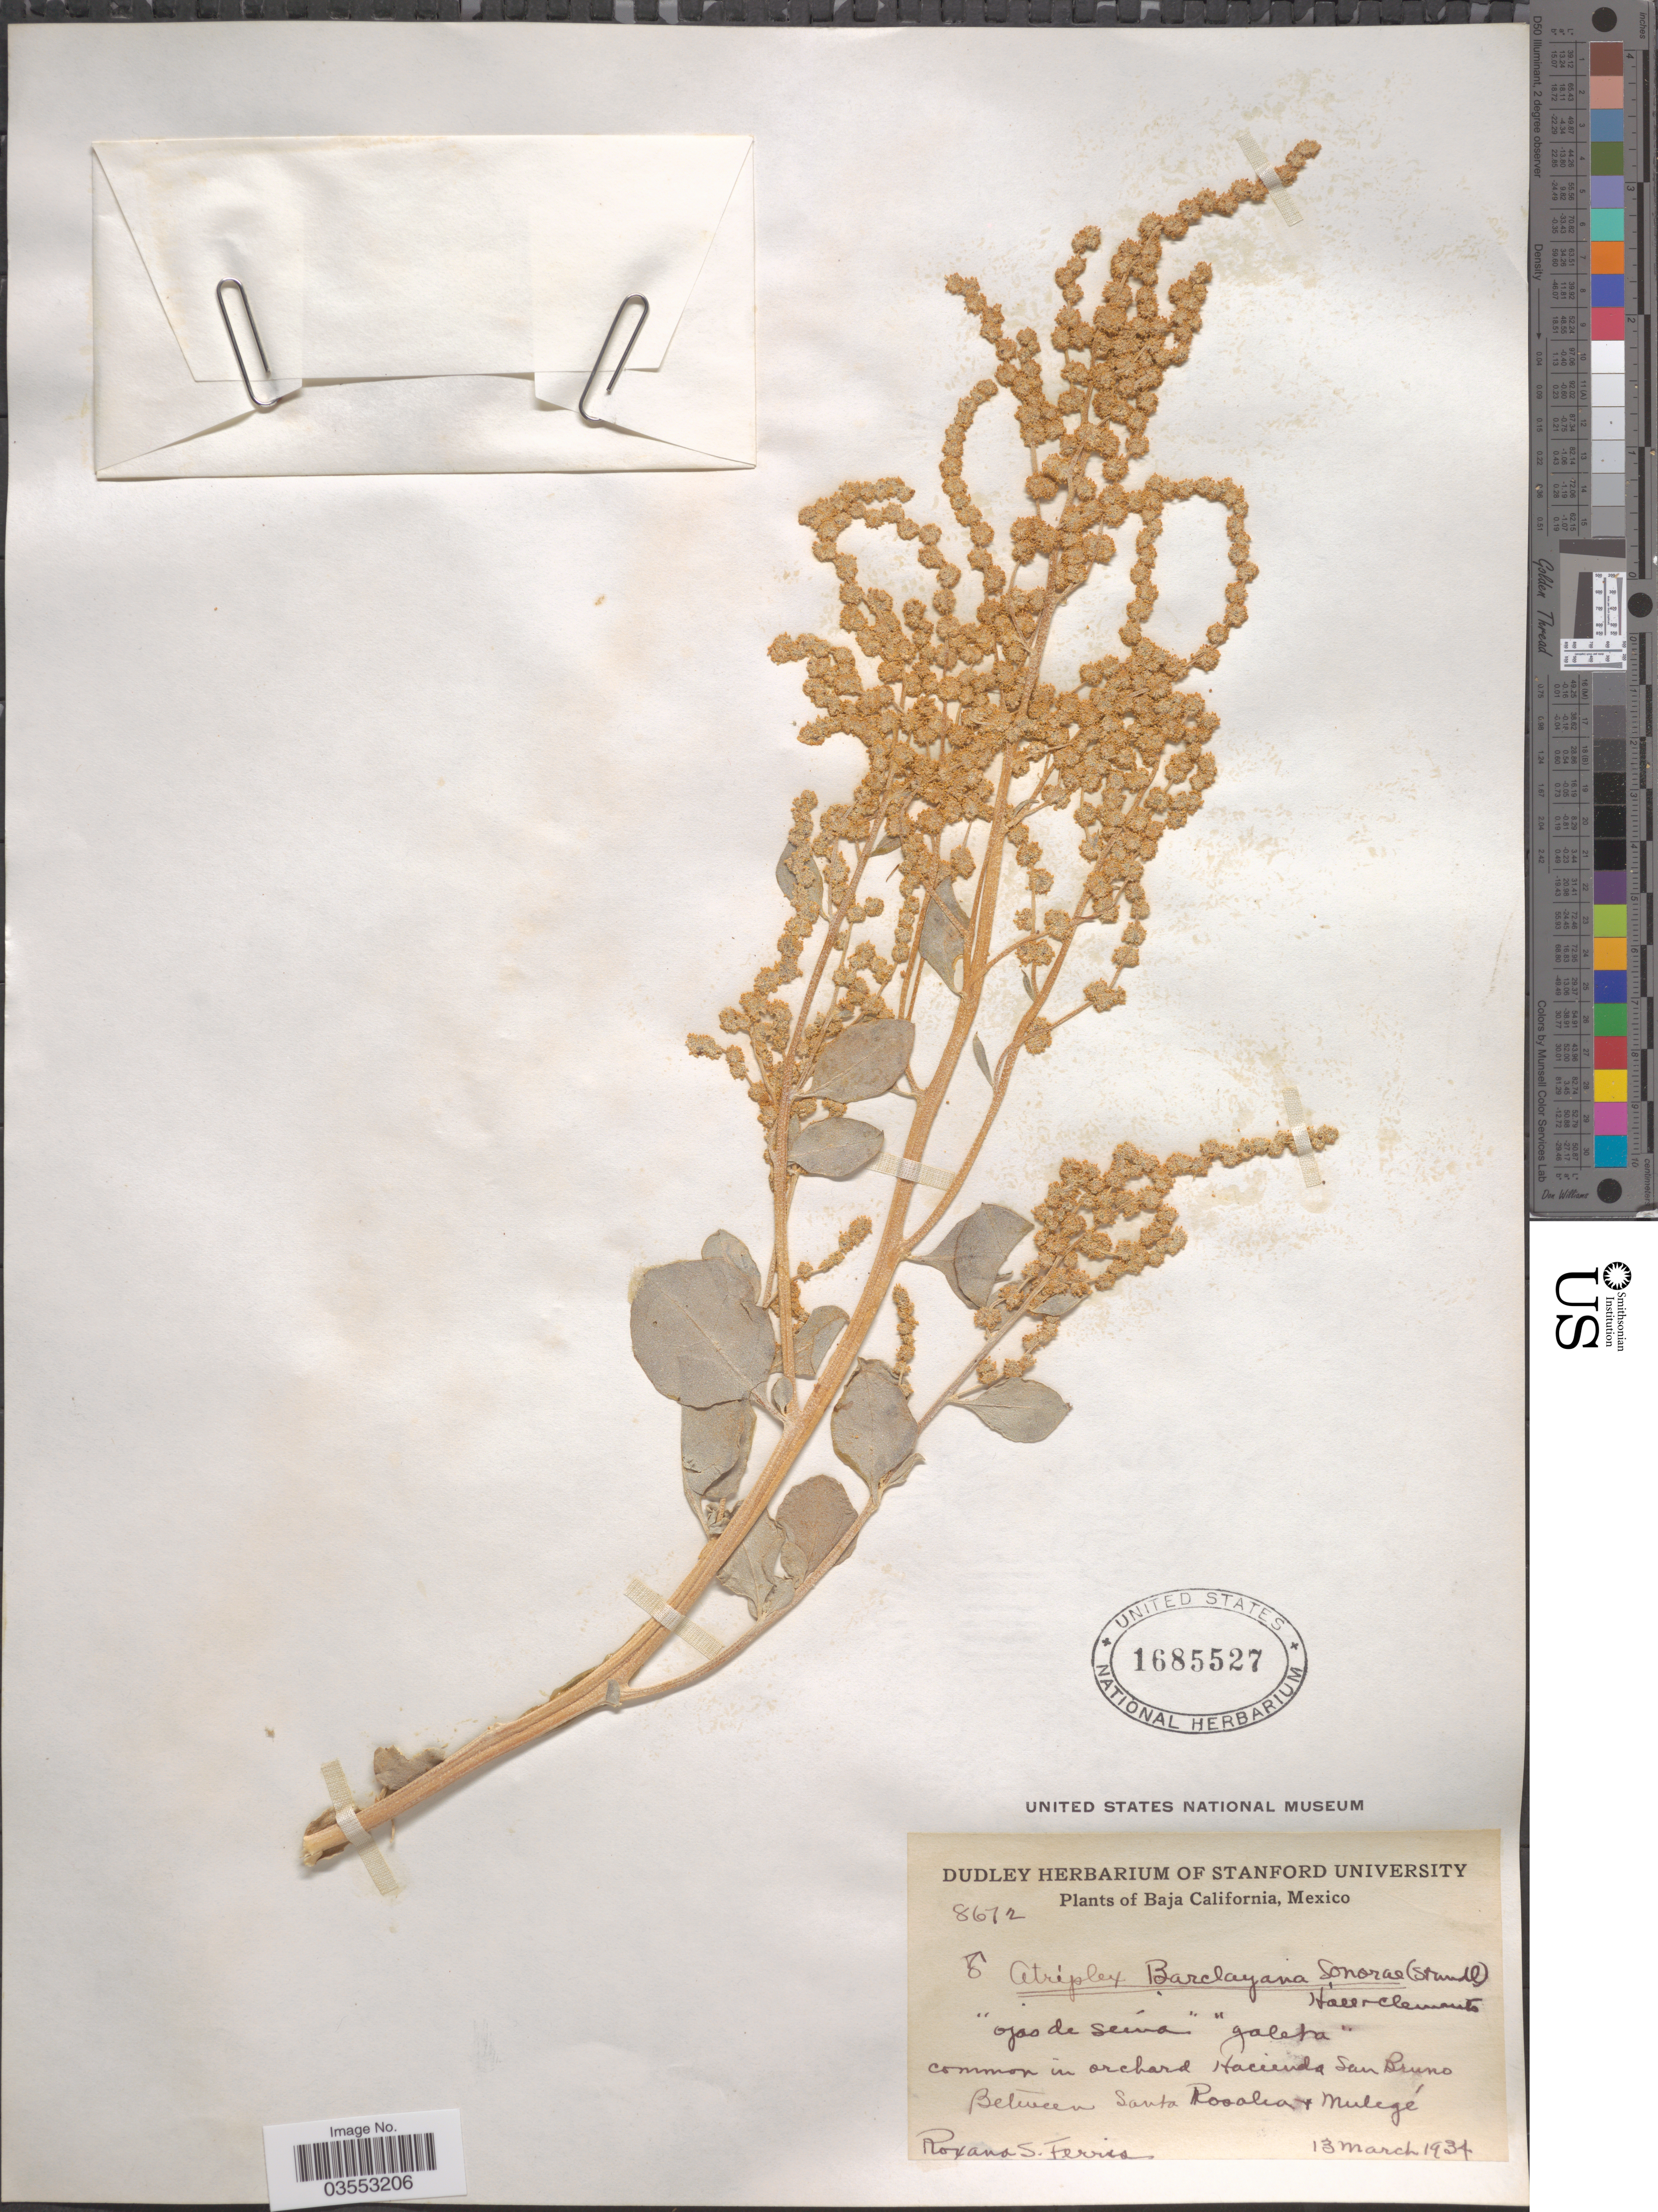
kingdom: Plantae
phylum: Tracheophyta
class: Magnoliopsida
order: Caryophyllales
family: Amaranthaceae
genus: Atriplex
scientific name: Atriplex barclayana subsp. sonorae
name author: (Standl.) H.M. Hall & Clem.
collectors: R. S. Ferris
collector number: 8672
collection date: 1934-03-13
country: Mexico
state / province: Baja California Sur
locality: Common in orchard Hacienda San Bruno Between Santa Rosalia & Mulegé.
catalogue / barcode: US 1685527